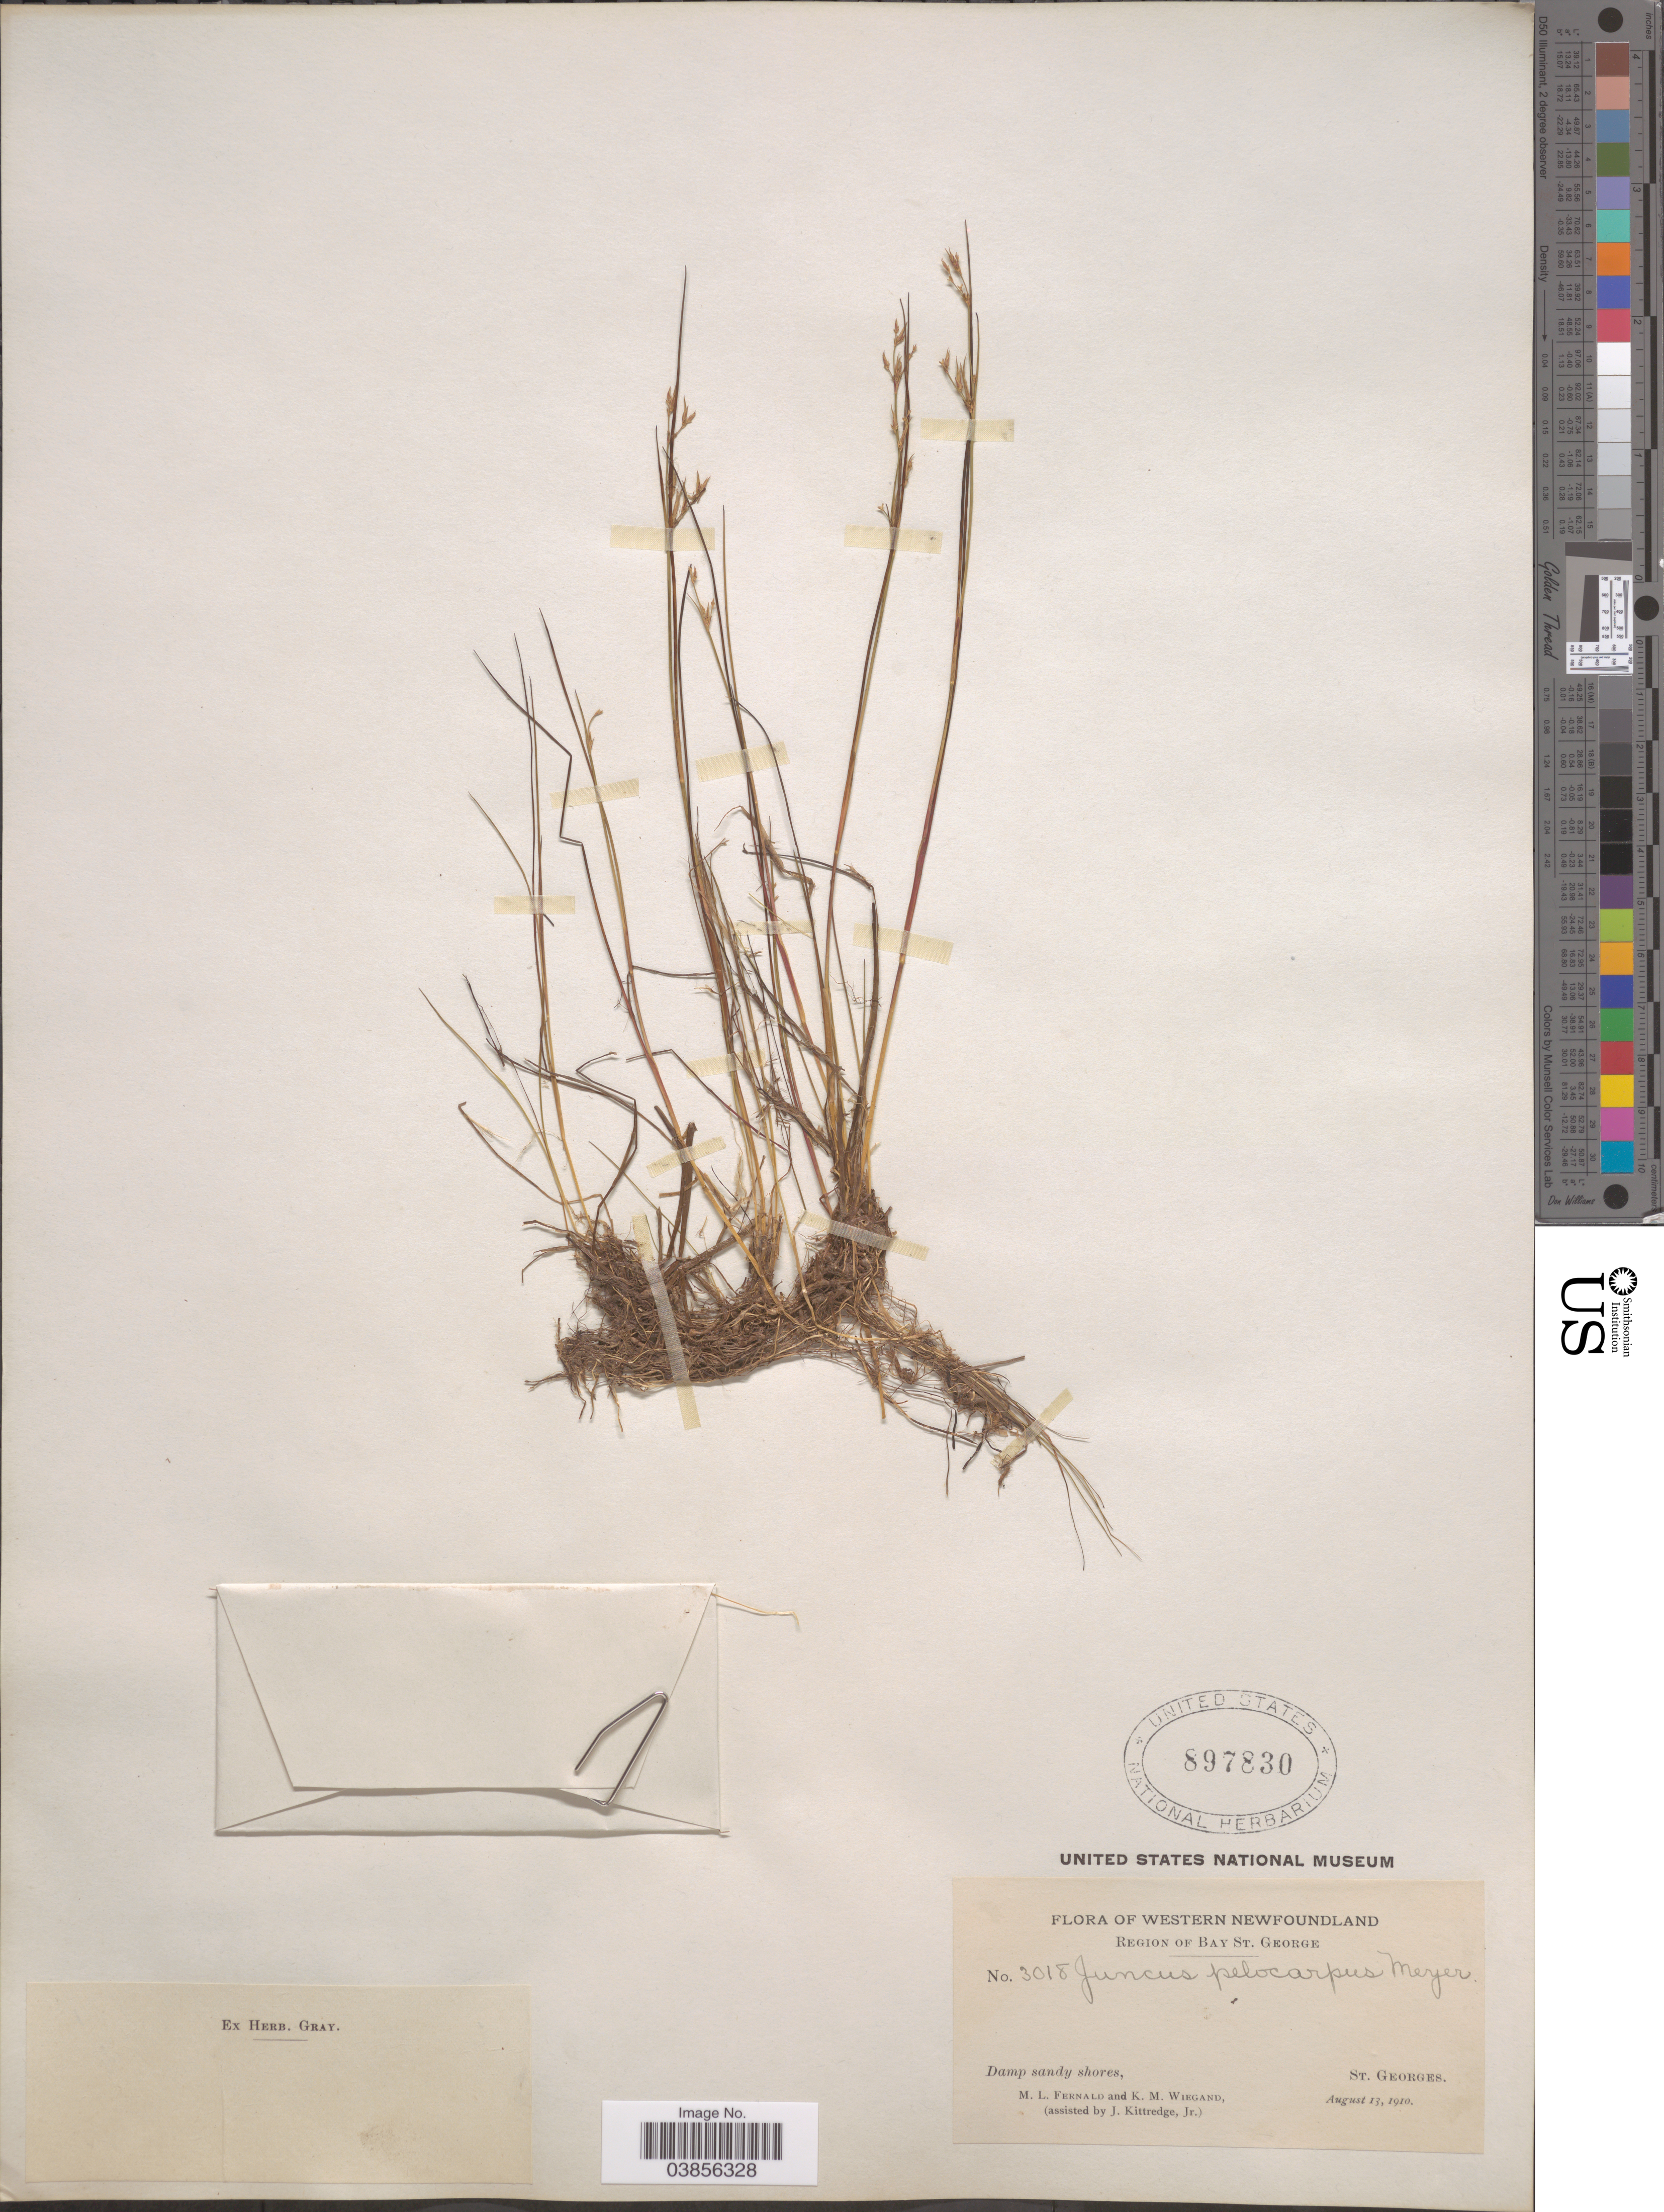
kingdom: Plantae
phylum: Tracheophyta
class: Liliopsida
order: Poales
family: Juncaceae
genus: Juncus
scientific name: Juncus pelocarpus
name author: E. Mey.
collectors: M. L. Fernald, K. M. Wiegand & J. Kittredge Jr.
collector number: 3018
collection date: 1910-08-13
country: Canada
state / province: Newfoundland and Labrador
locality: Western Newfoundland. Region of Bay St. George. St. Georges.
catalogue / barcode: US 897830